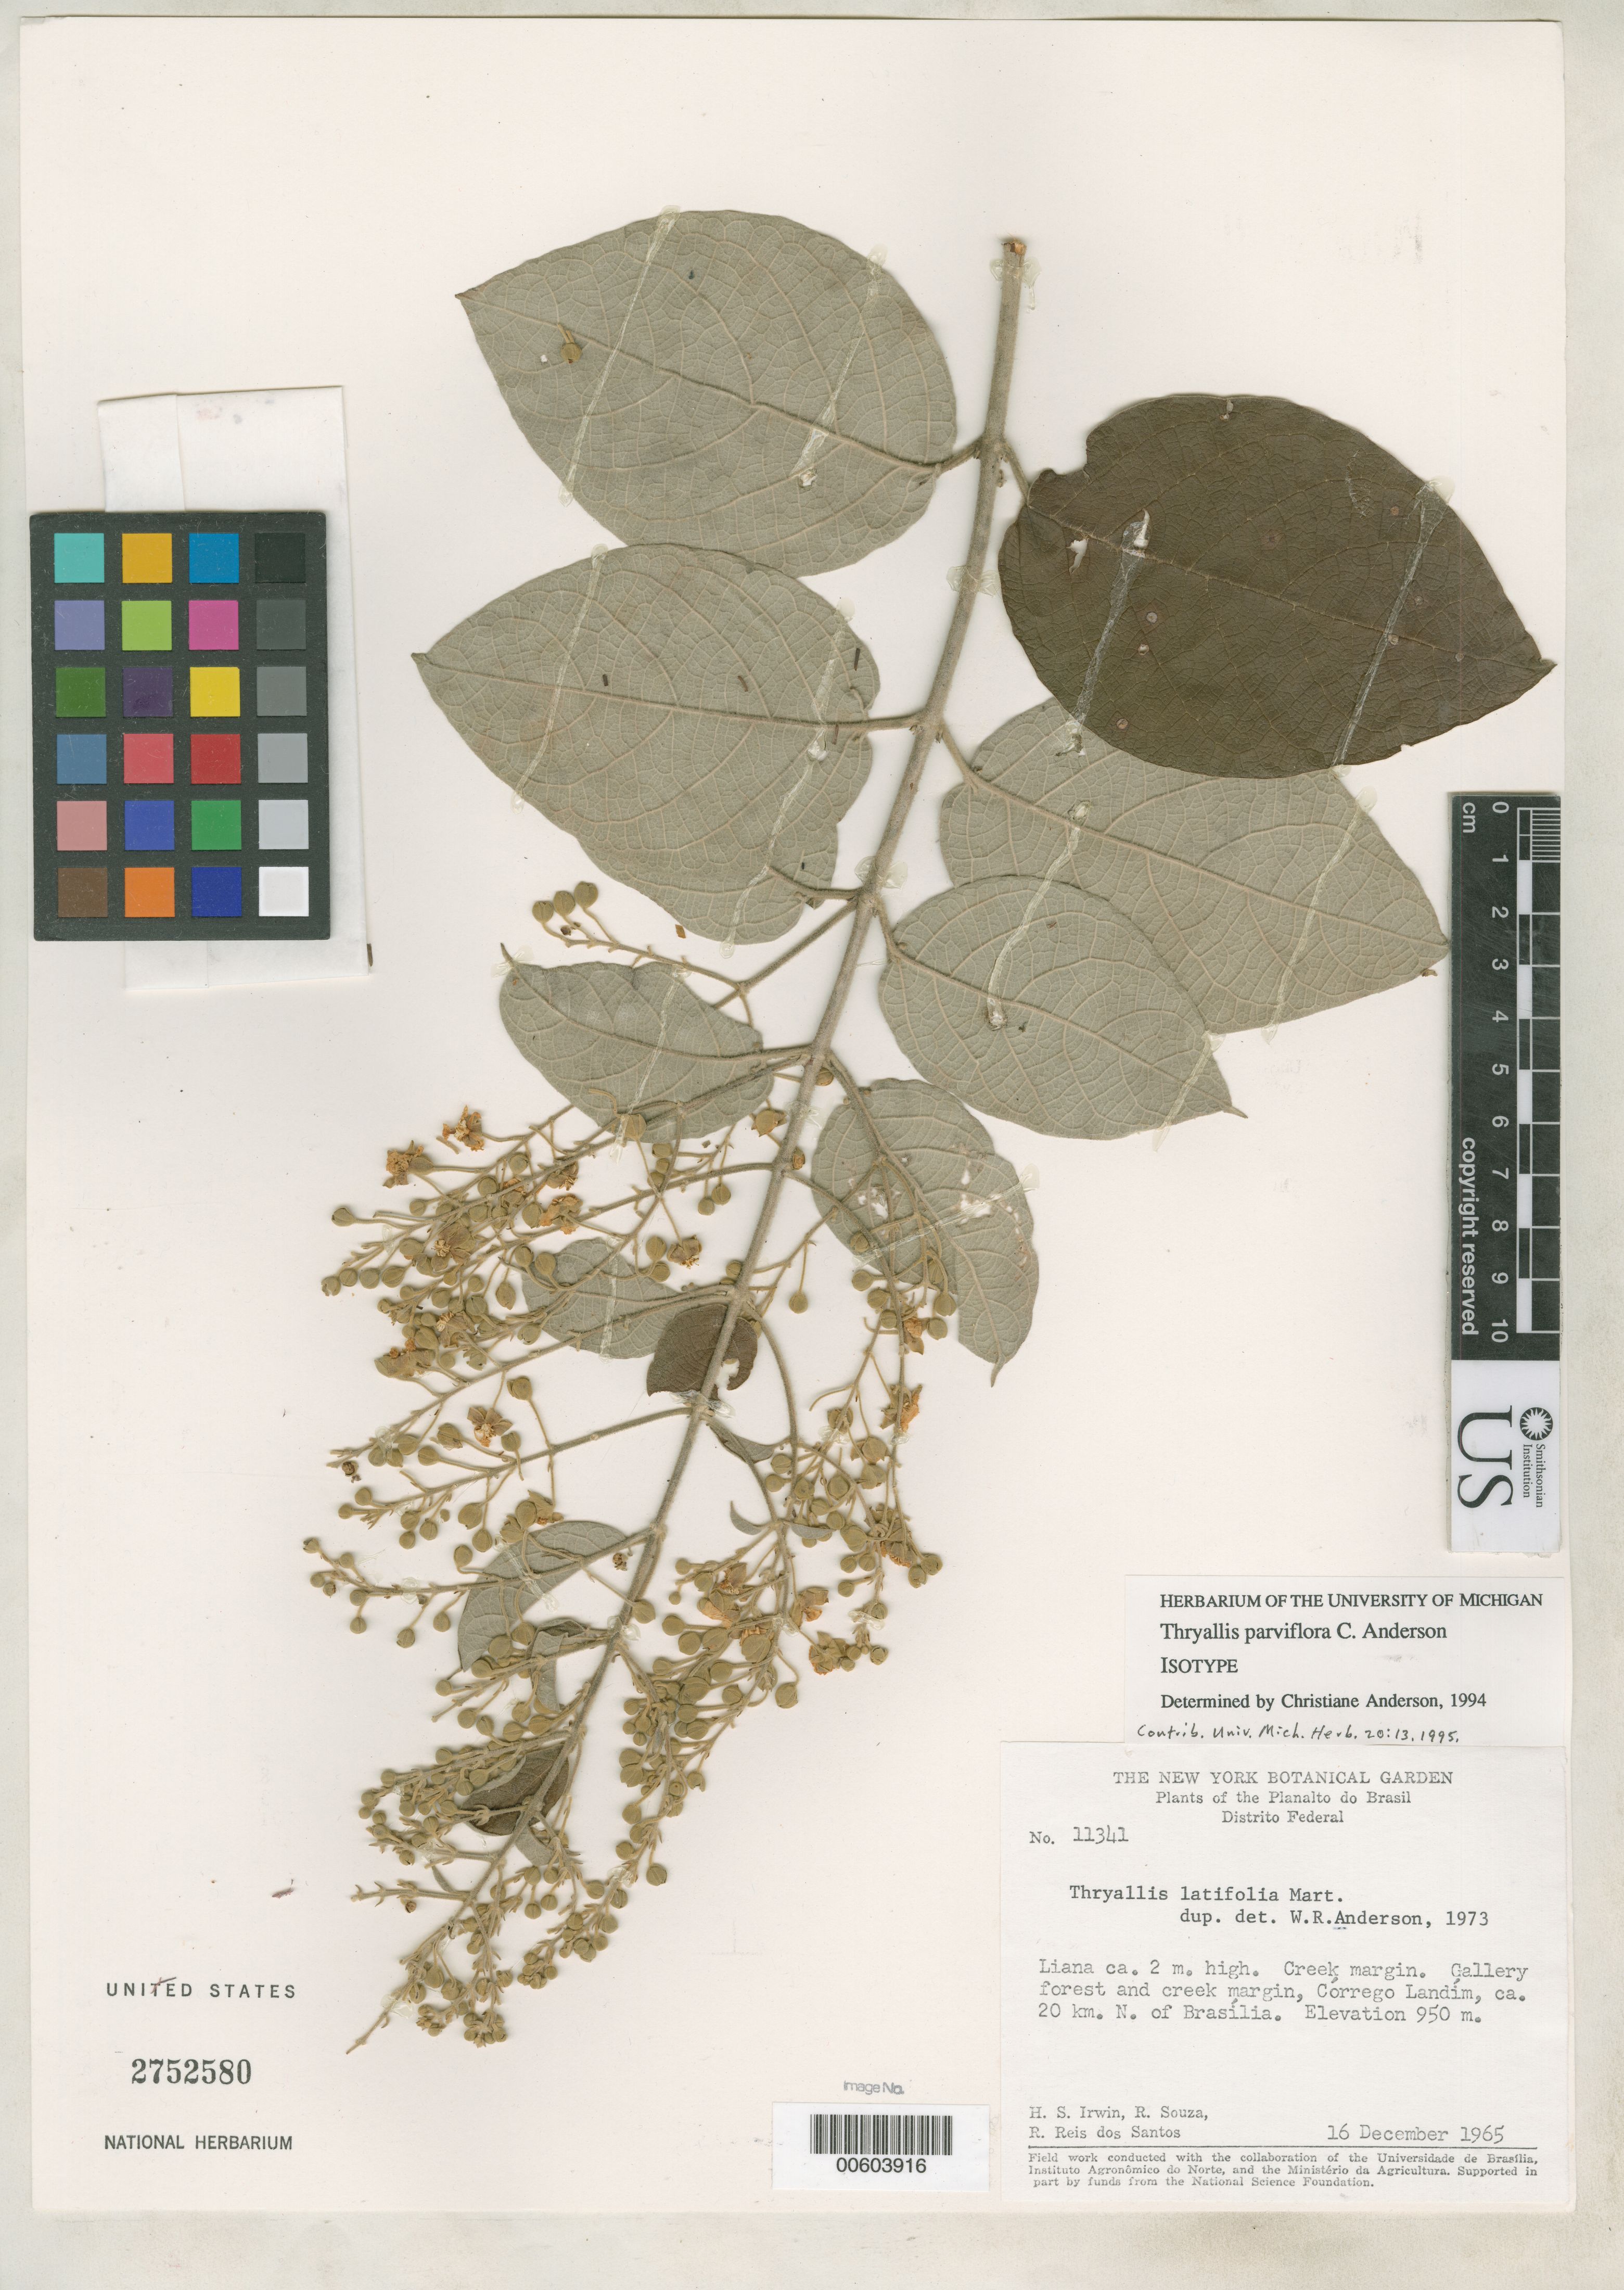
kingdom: Plantae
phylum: Tracheophyta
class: Magnoliopsida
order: Malpighiales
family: Malpighiaceae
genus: Thryallis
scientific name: Thryallis parviflora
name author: C.E. Anderson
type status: Isotype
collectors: H. Irwin, R. Souza & R. G. P. Santos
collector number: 11341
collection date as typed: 16 Dec 1965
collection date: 1965-12-16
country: Brazil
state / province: Distrito Federal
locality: Corrego Landim, ca. 20 km N of Brasilia.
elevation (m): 950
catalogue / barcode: US 2752580